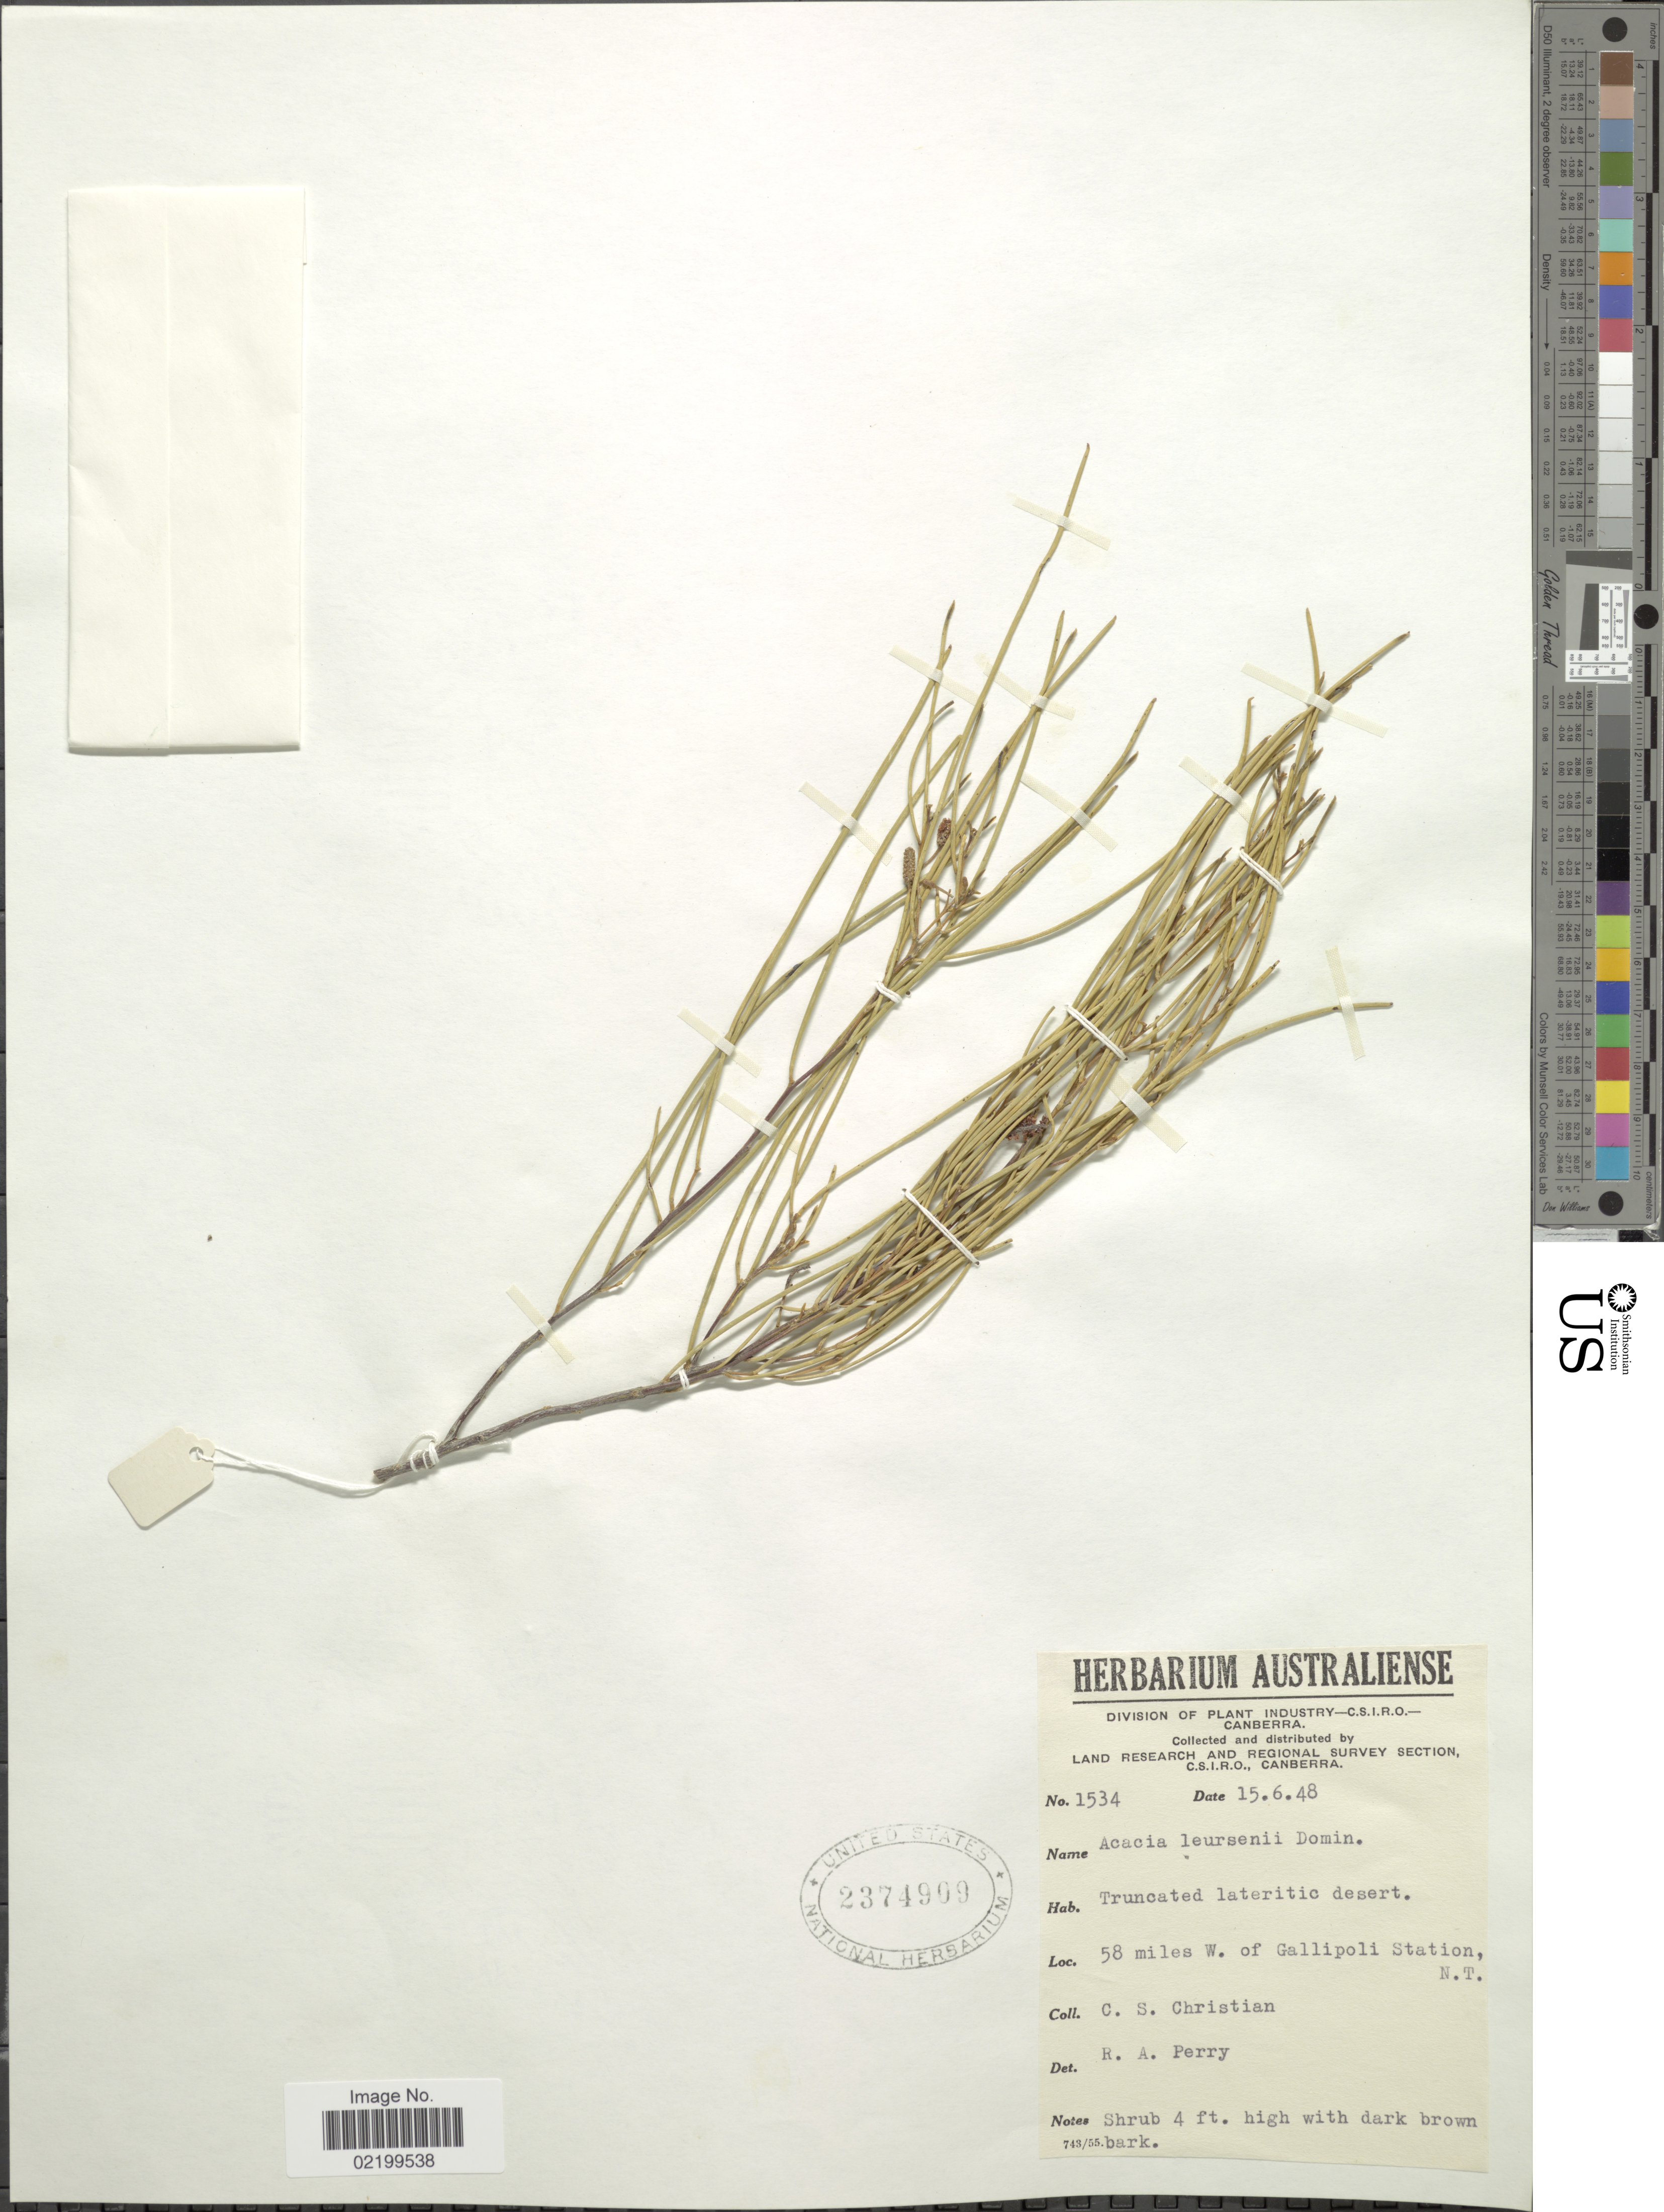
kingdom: Plantae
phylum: Tracheophyta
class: Magnoliopsida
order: Fabales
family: Fabaceae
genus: Acacia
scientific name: Acacia tenuissima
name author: F. Muell.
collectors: C. Christian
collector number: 1534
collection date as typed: Transcribed d/m/y: 15/6/48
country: Australia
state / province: Northern Territory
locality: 58 miles W. of Gallipoli Station, N.T.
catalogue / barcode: US 2374909